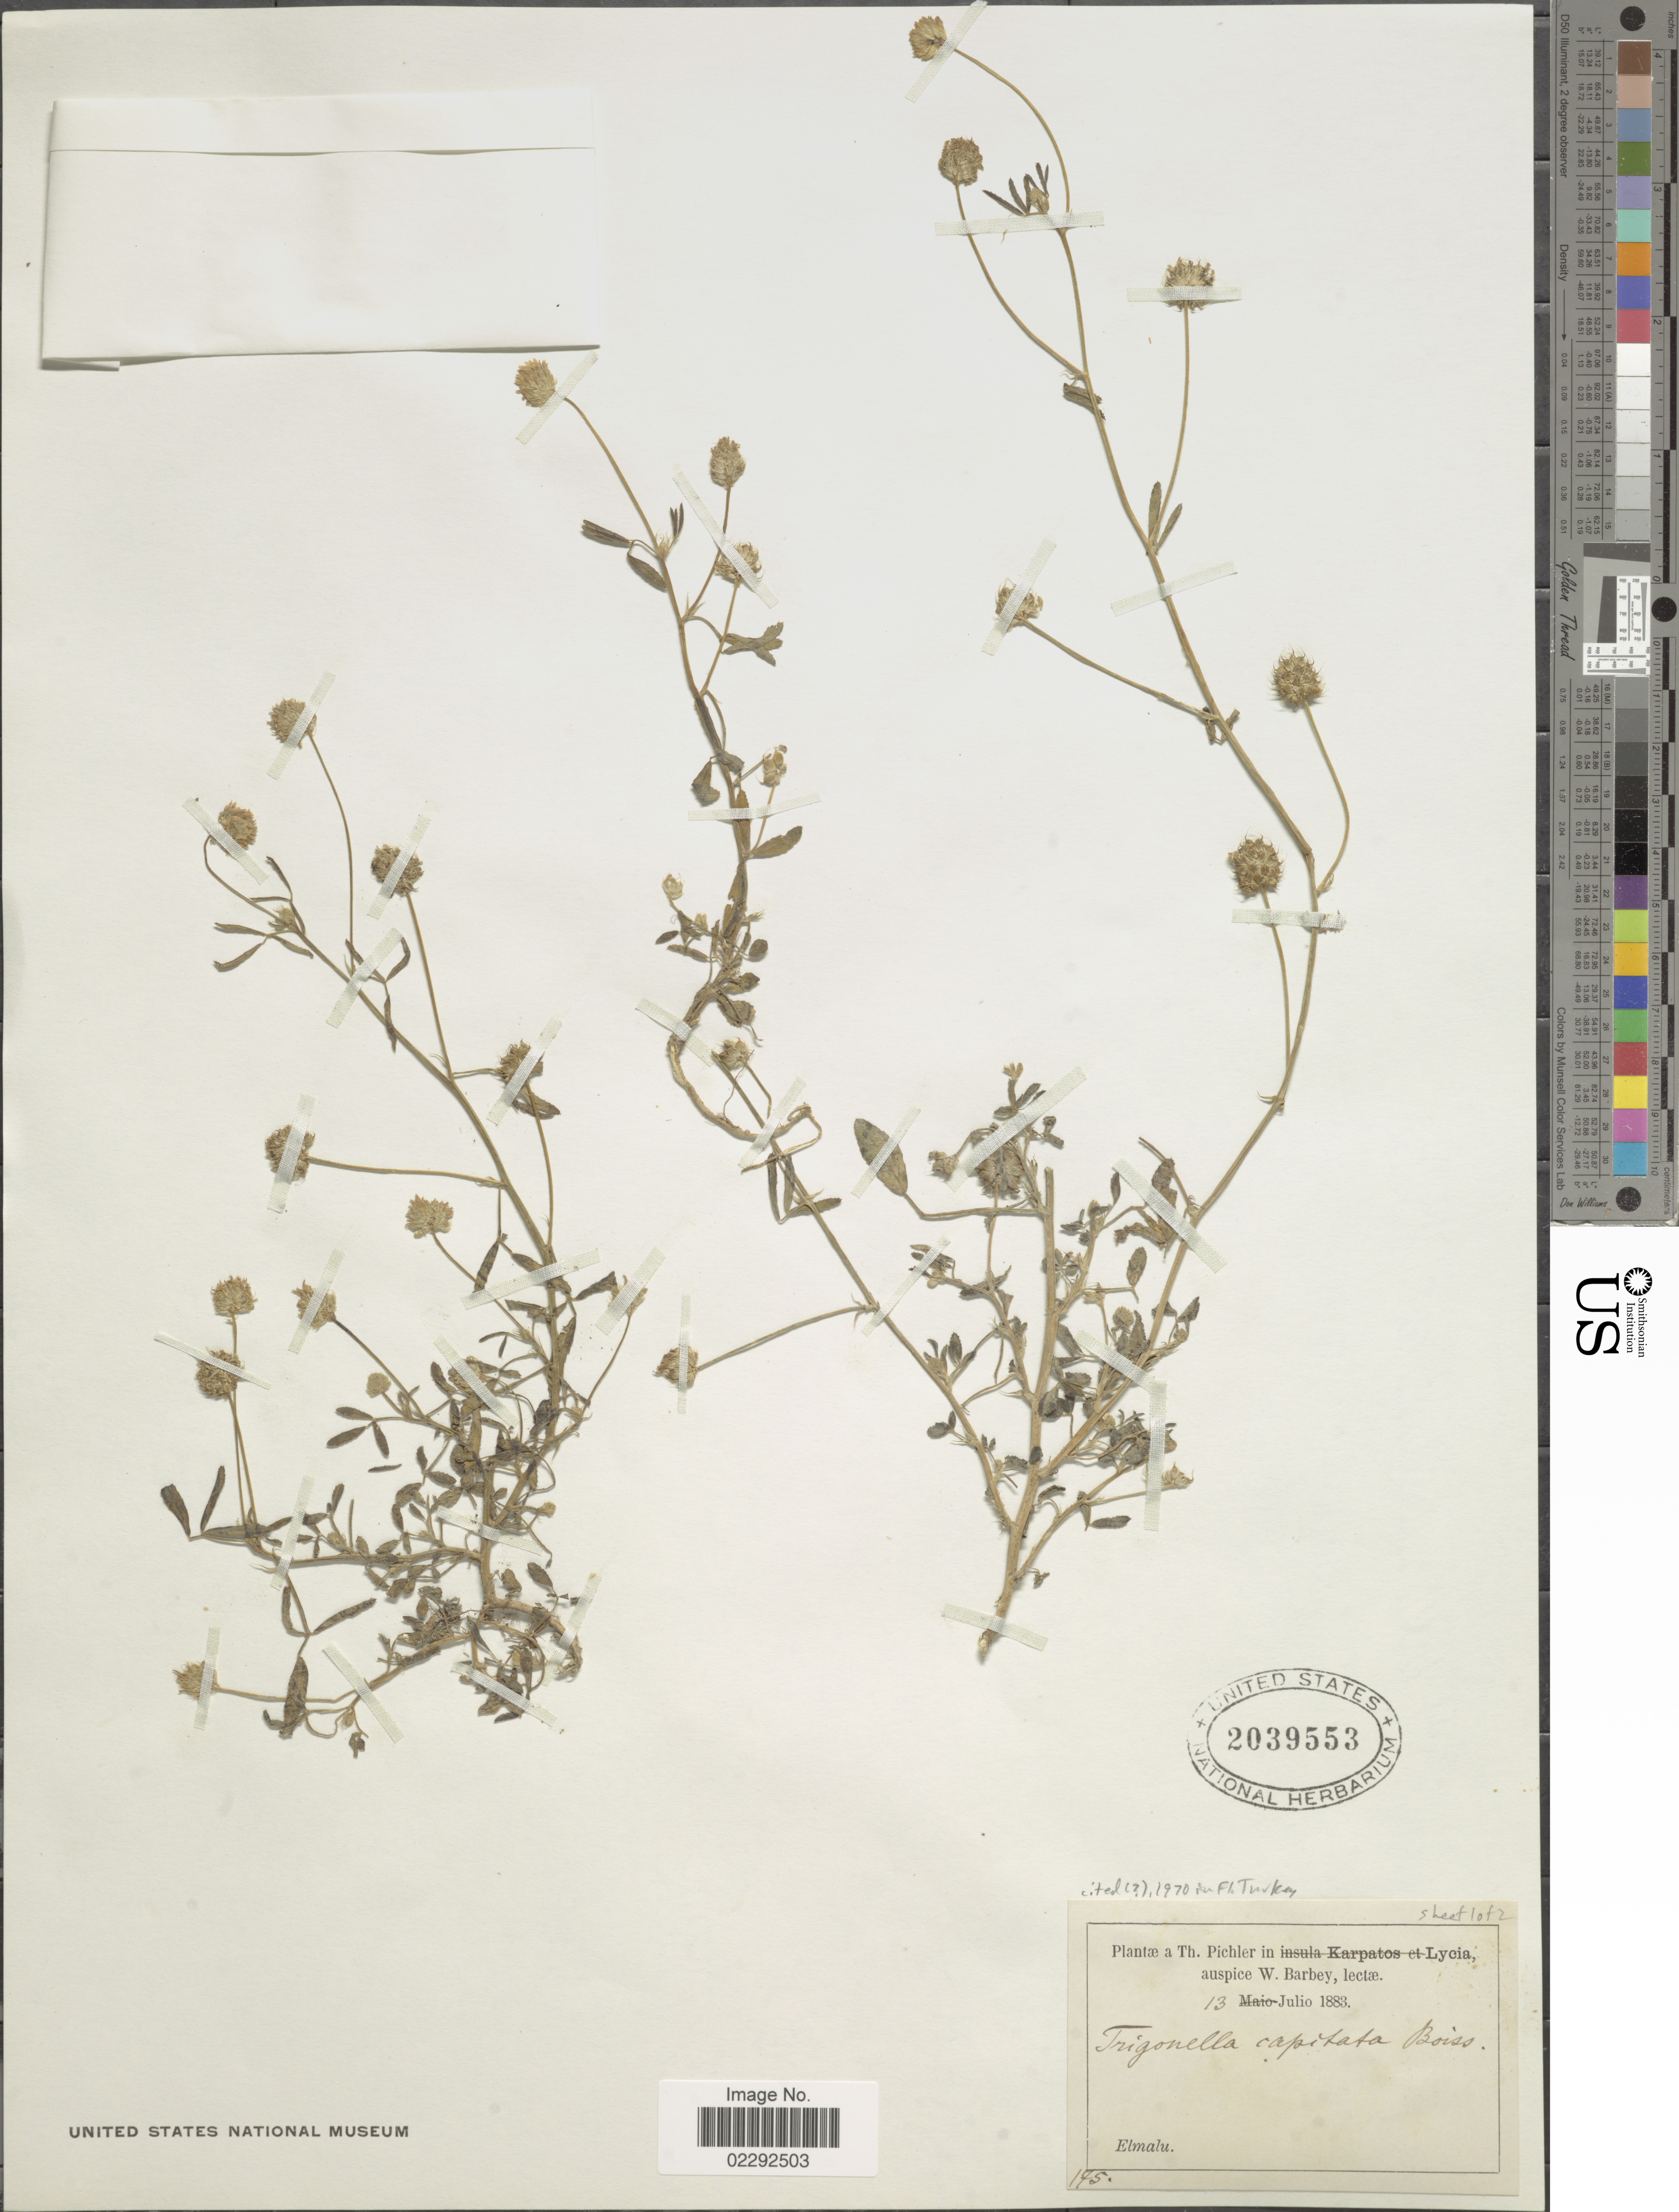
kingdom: Plantae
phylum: Tracheophyta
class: Magnoliopsida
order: Fabales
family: Fabaceae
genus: Trigonella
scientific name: Trigonella capitata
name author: Boiss.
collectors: T. Pichler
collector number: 175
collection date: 1883-07-13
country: Turkey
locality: Lycia. Elmalu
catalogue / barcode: US 2039553